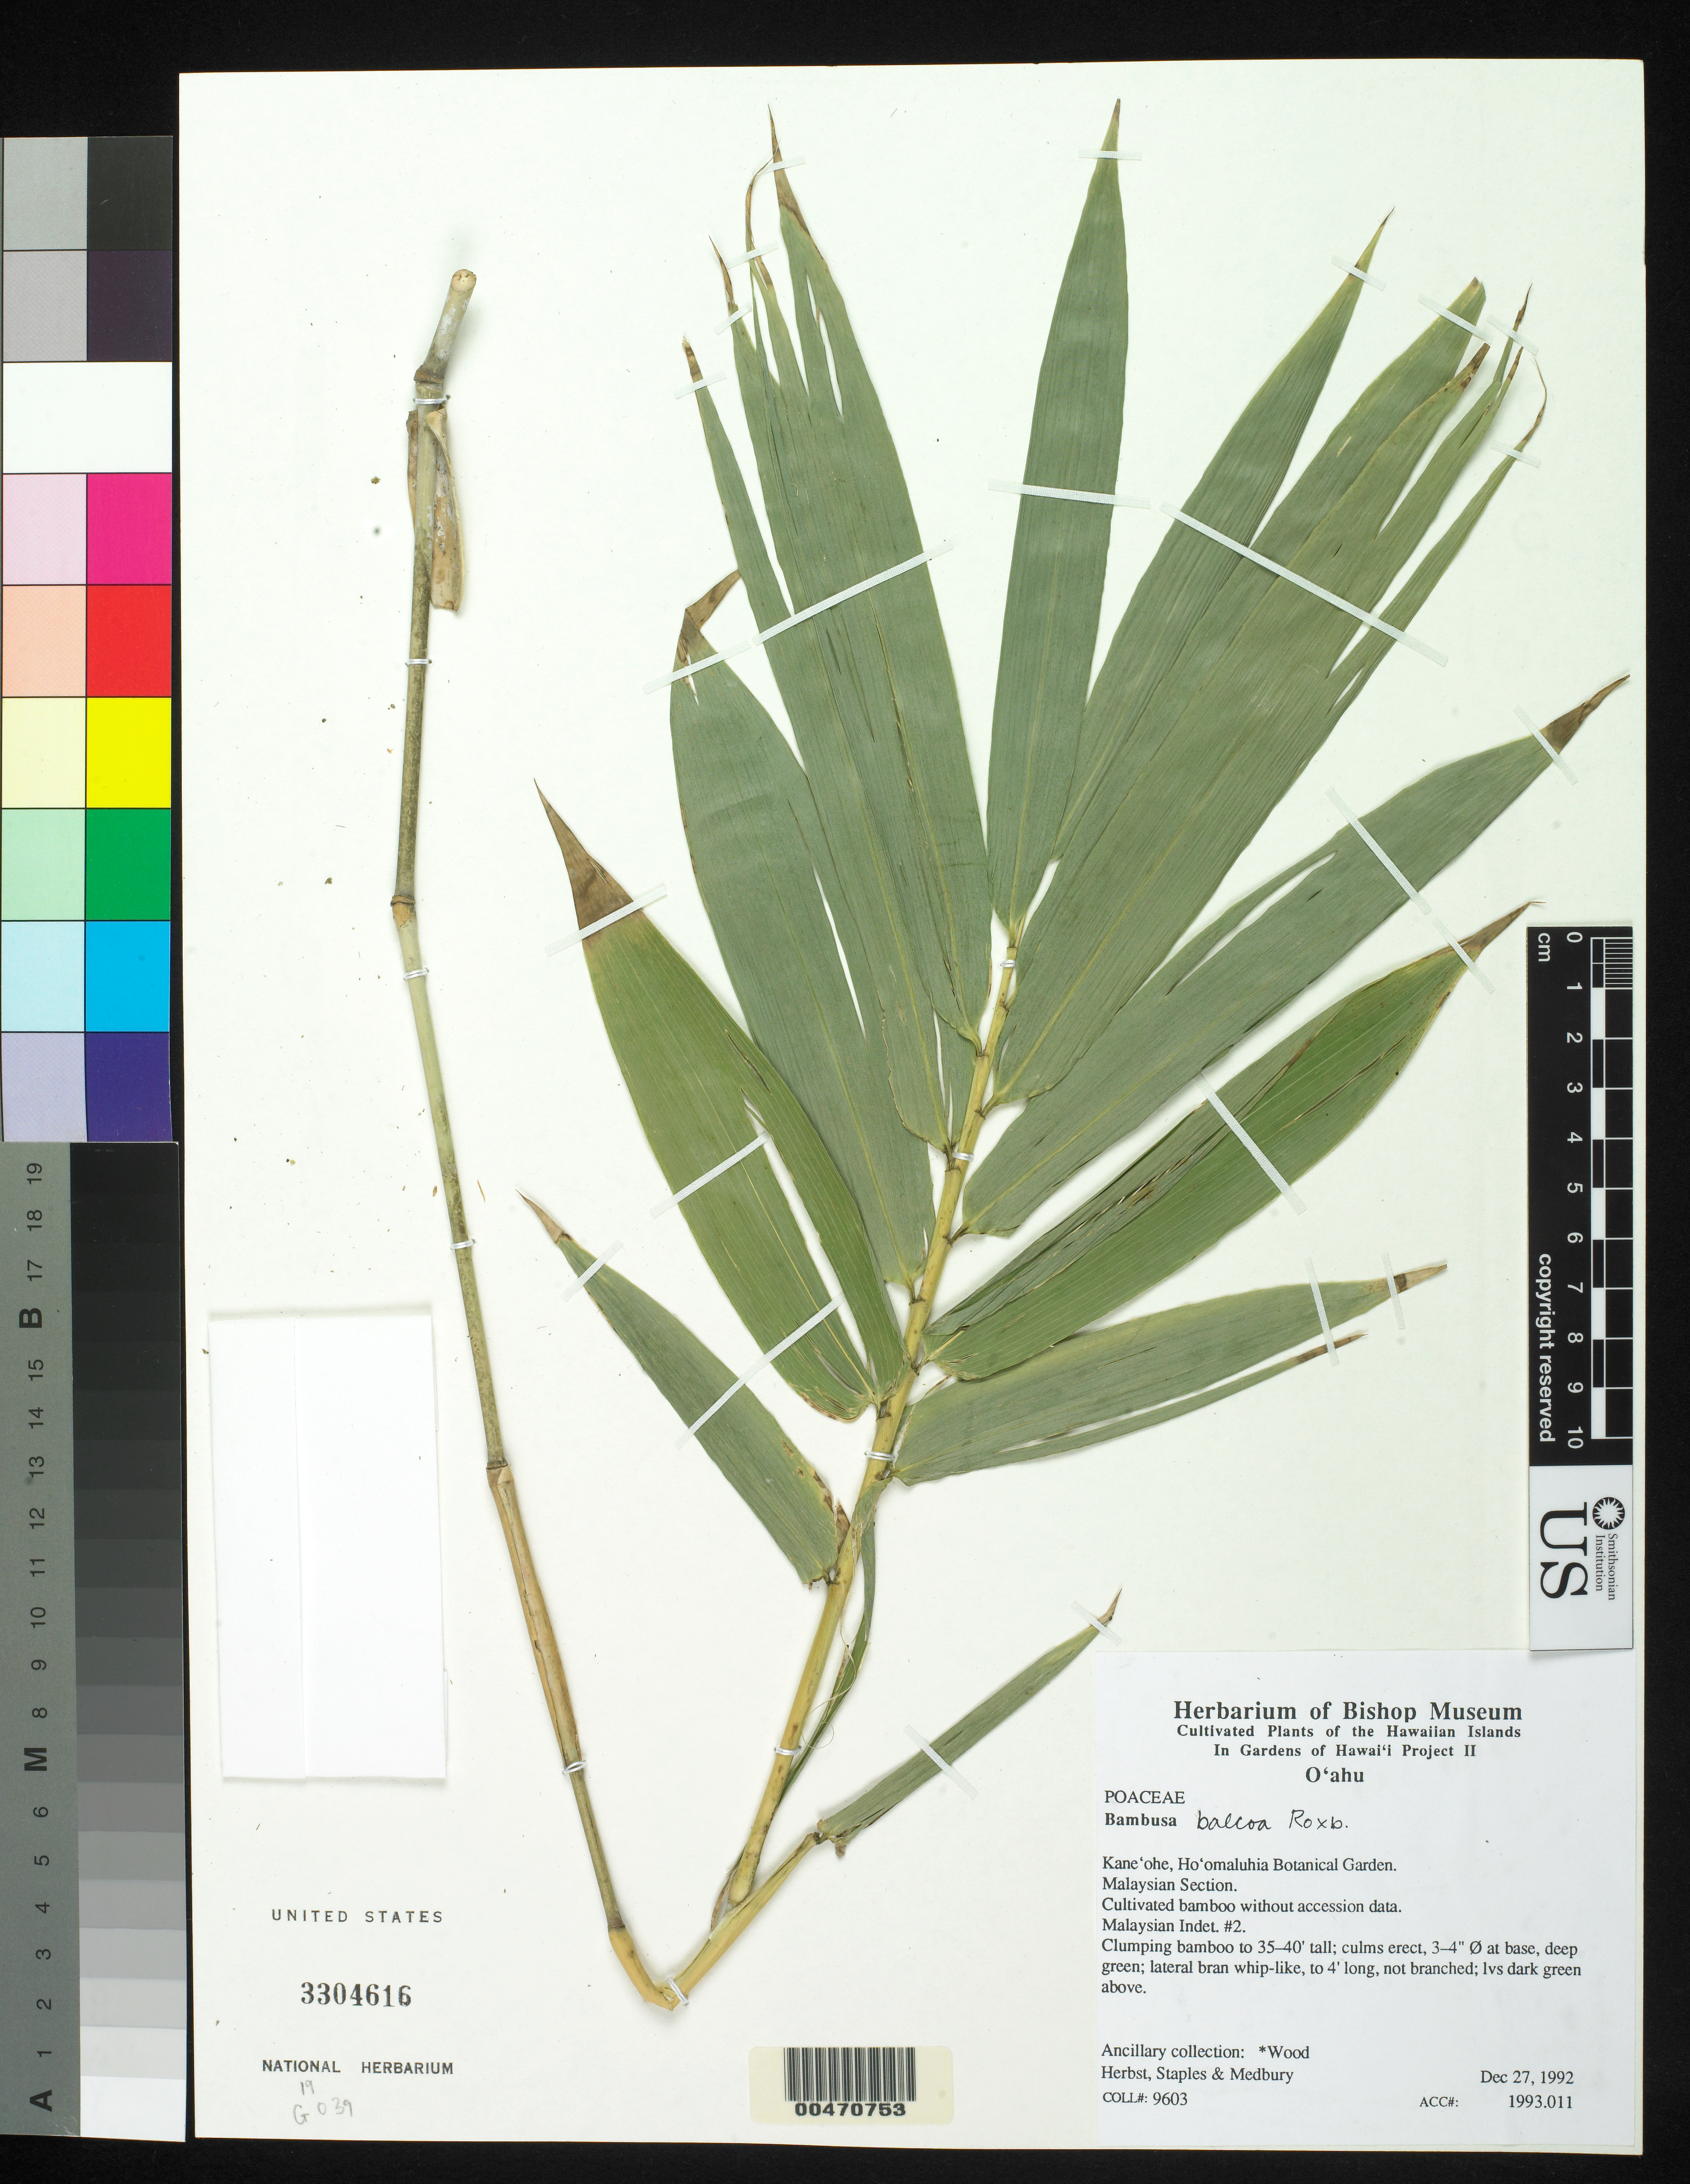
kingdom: Plantae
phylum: Tracheophyta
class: Liliopsida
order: Poales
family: Poaceae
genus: Bambusa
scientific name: Bambusa balcooa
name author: Roxb.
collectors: D. R. Herbst, G. Staples & S. Medbury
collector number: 9603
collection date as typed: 27 Dec 1992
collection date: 1992-12-27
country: United States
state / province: Hawaii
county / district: Honolulu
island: Oahu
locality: Kane'ohe, Ho'omaluhia Botanical Garden, Malaysian Section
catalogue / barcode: US 3304616